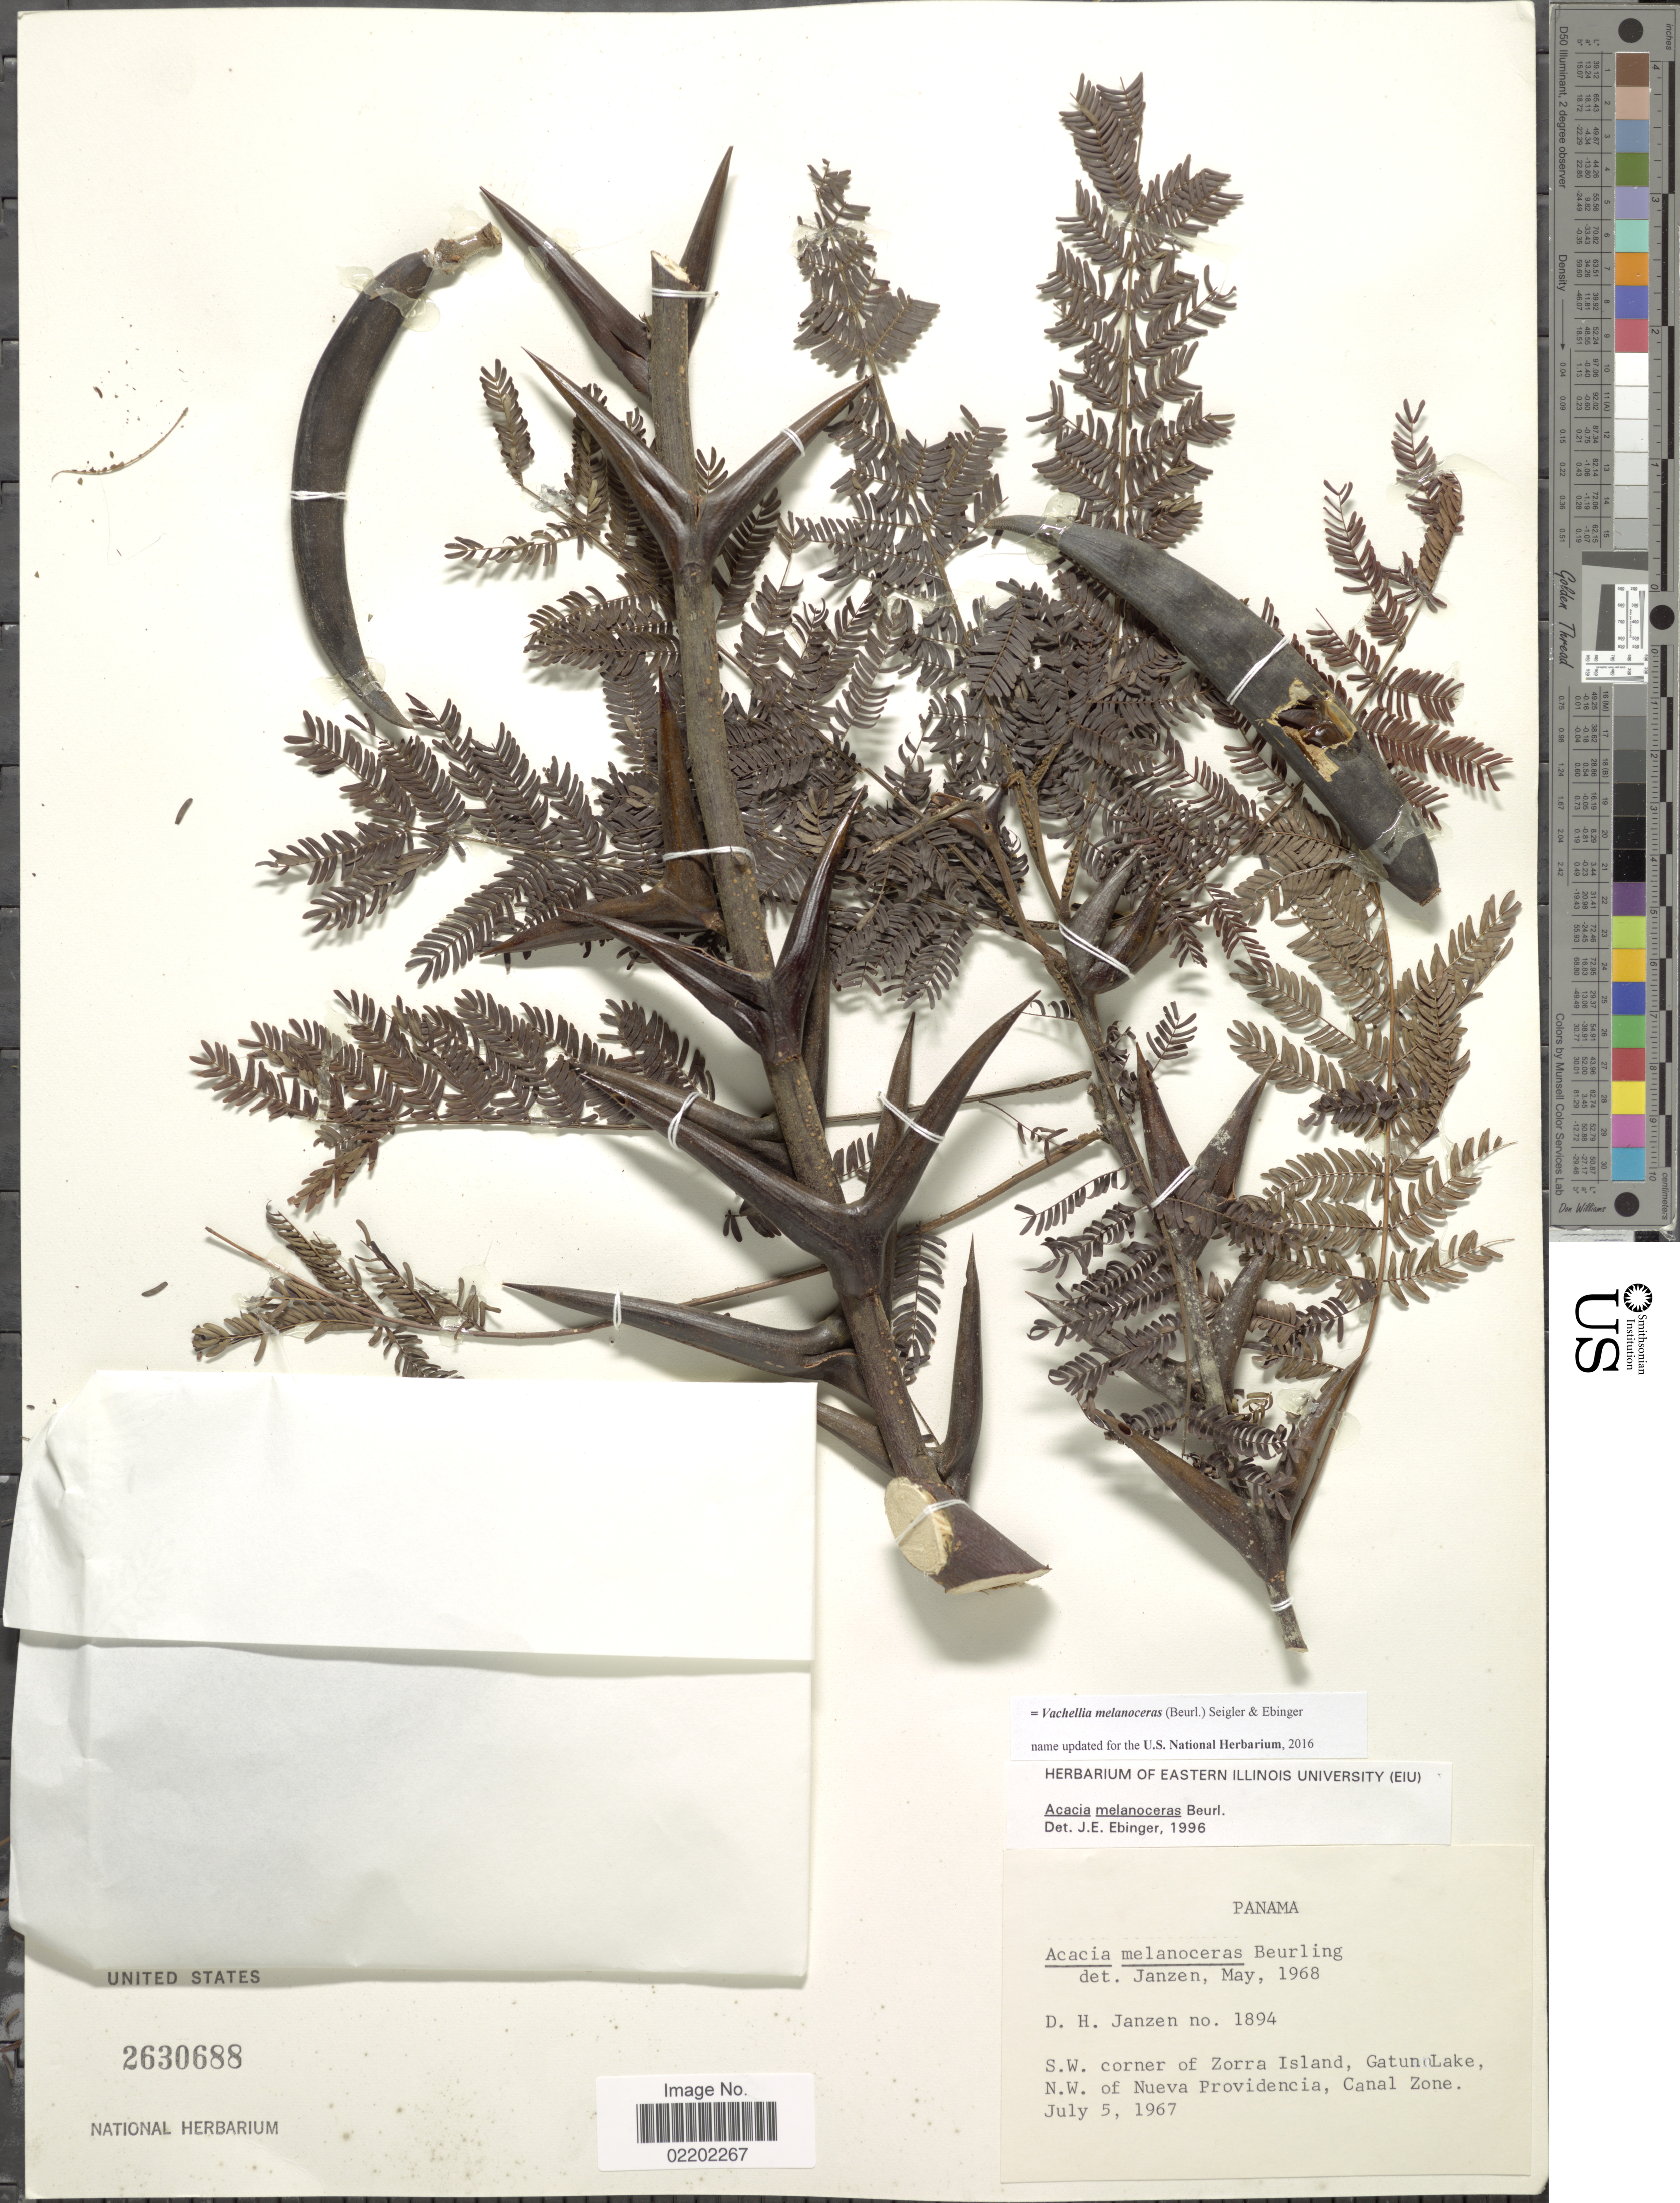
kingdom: Plantae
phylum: Tracheophyta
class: Magnoliopsida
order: Fabales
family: Fabaceae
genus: Vachellia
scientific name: Vachellia melanoceras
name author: (Beurl.) Seigler & Ebinger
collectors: D. Janzen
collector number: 1894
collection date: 1967-07-05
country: Panama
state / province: Colón / Panamá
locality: S.W. corner of Zorra Island, Gatun Lake, N.W. of Nueva Providencia, Canal Zone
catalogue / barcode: US 2630688